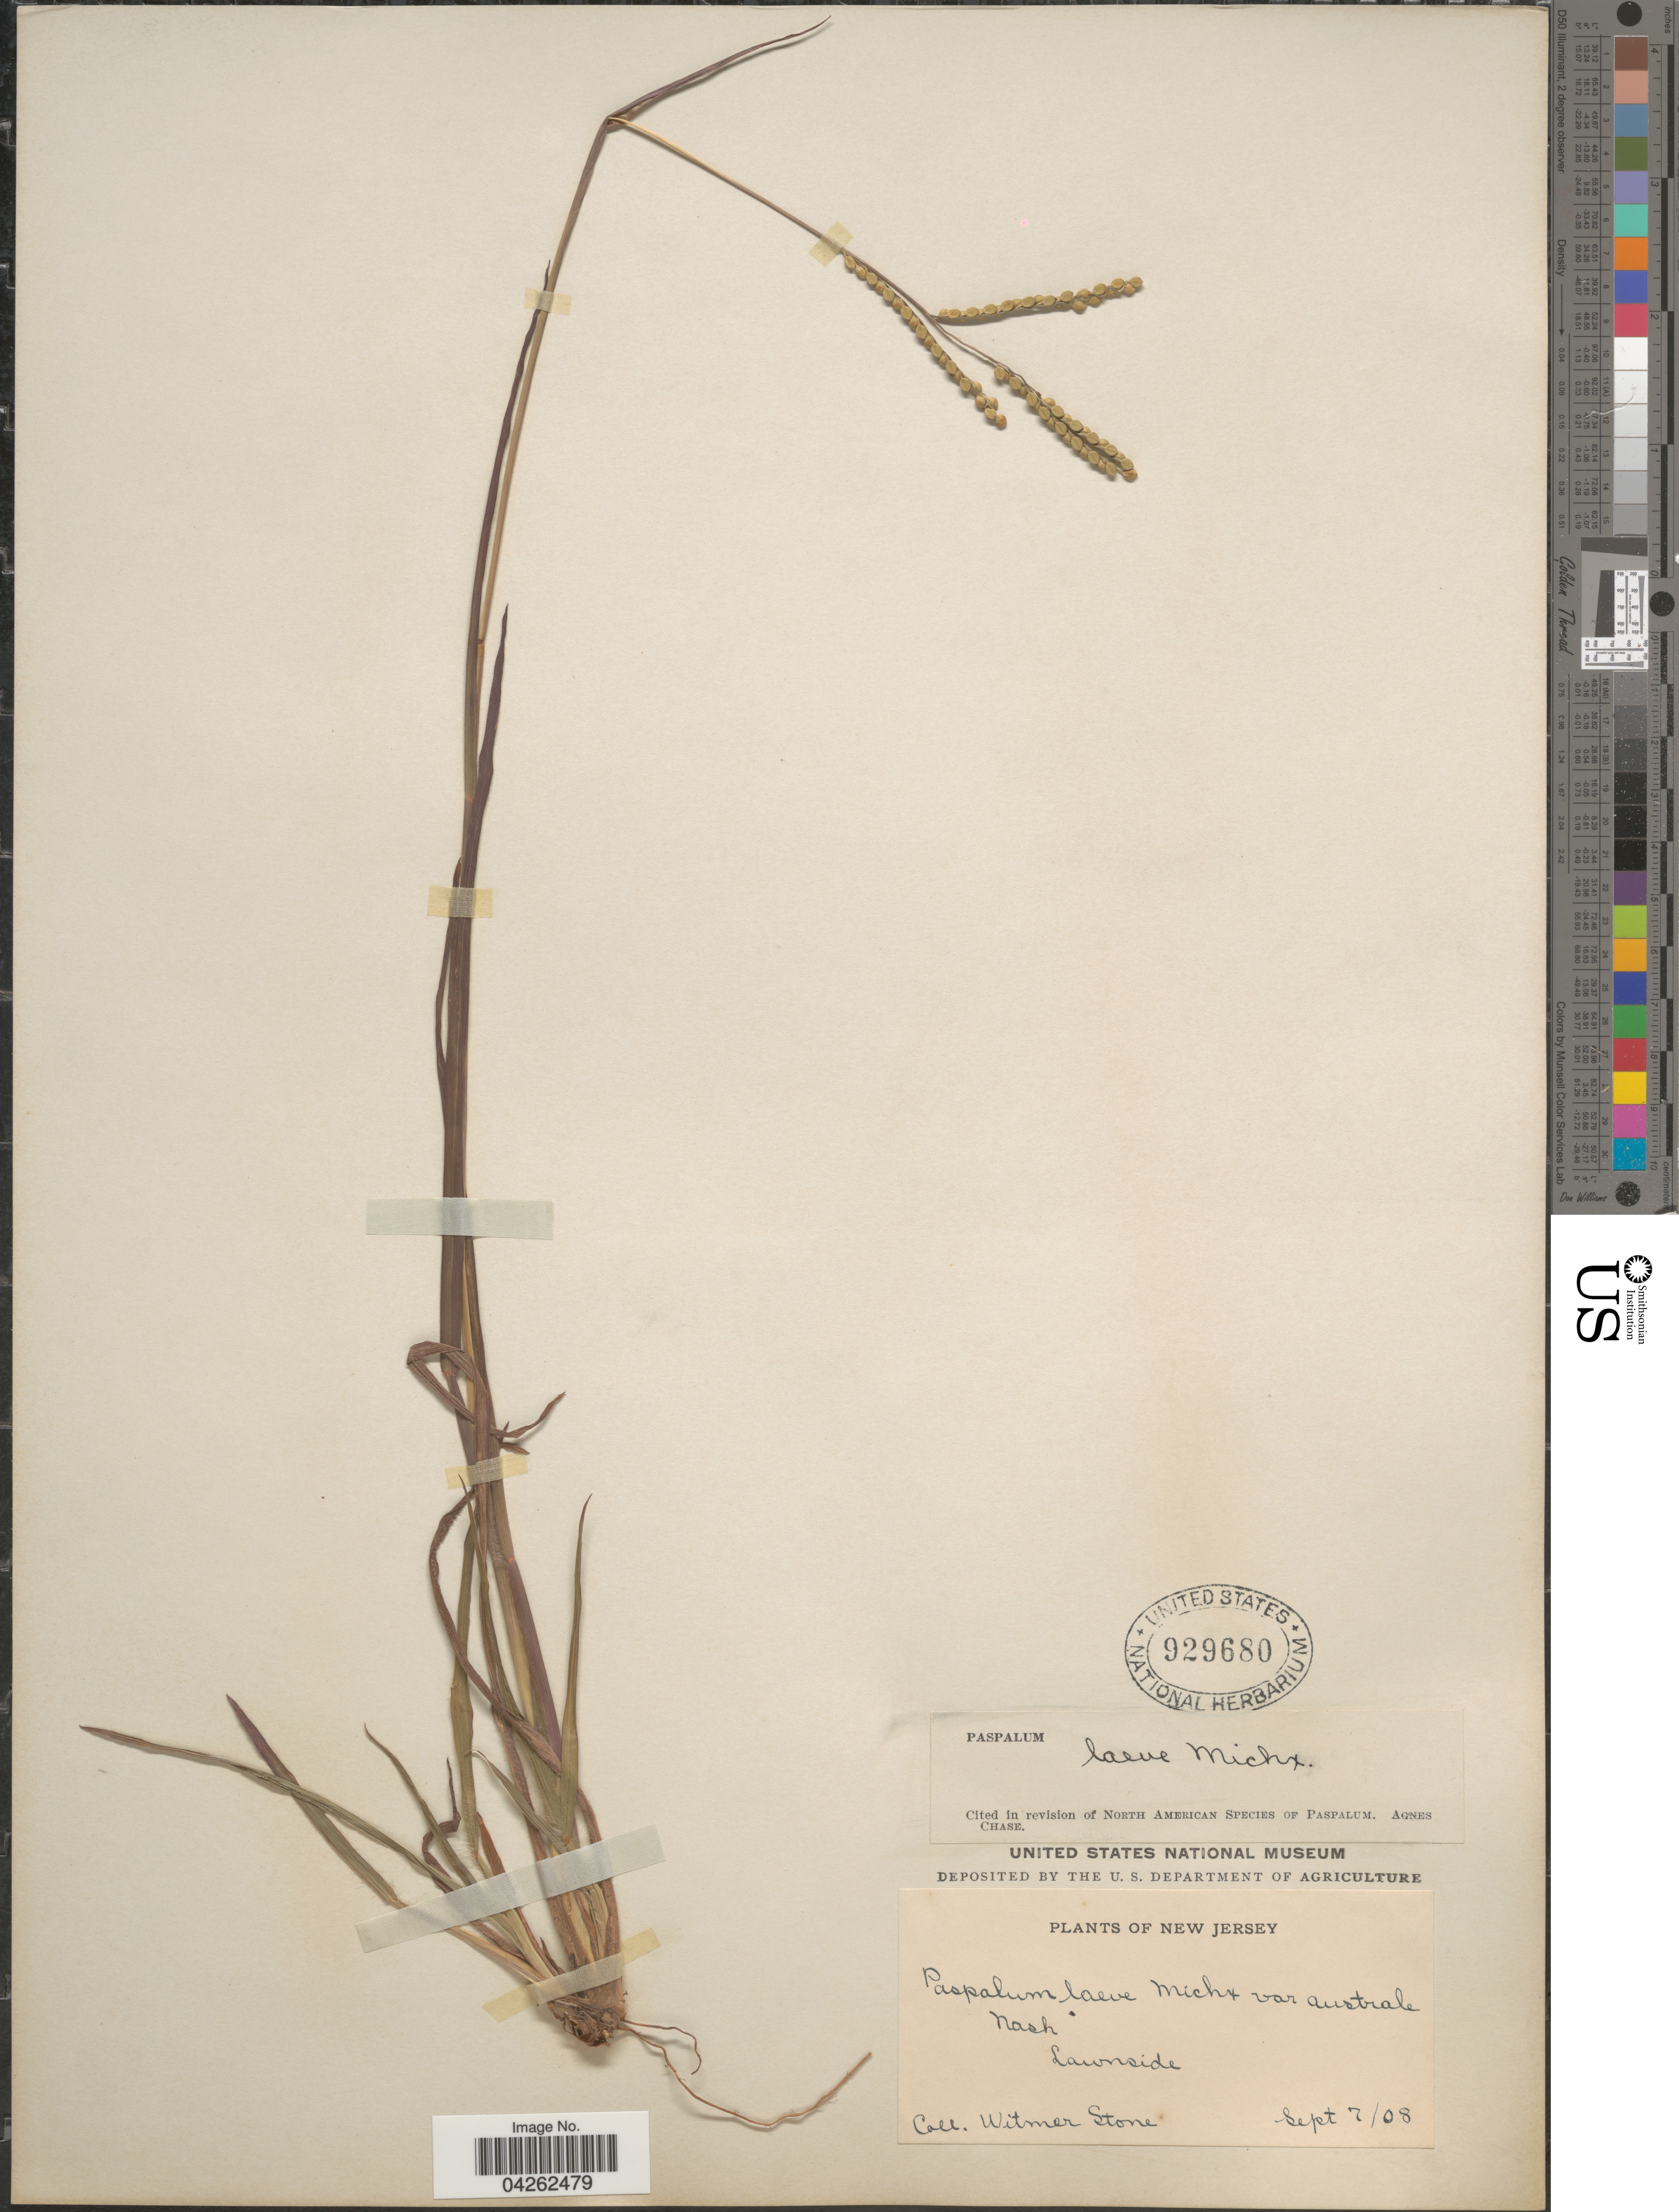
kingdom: Plantae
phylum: Tracheophyta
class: Liliopsida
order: Poales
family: Poaceae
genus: Paspalum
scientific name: Paspalum laeve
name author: Michx.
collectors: W. Stone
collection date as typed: Transcribed d/m/y: 7/9/8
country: United States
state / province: New Jersey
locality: Nash. Lawnside.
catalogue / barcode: US 929680